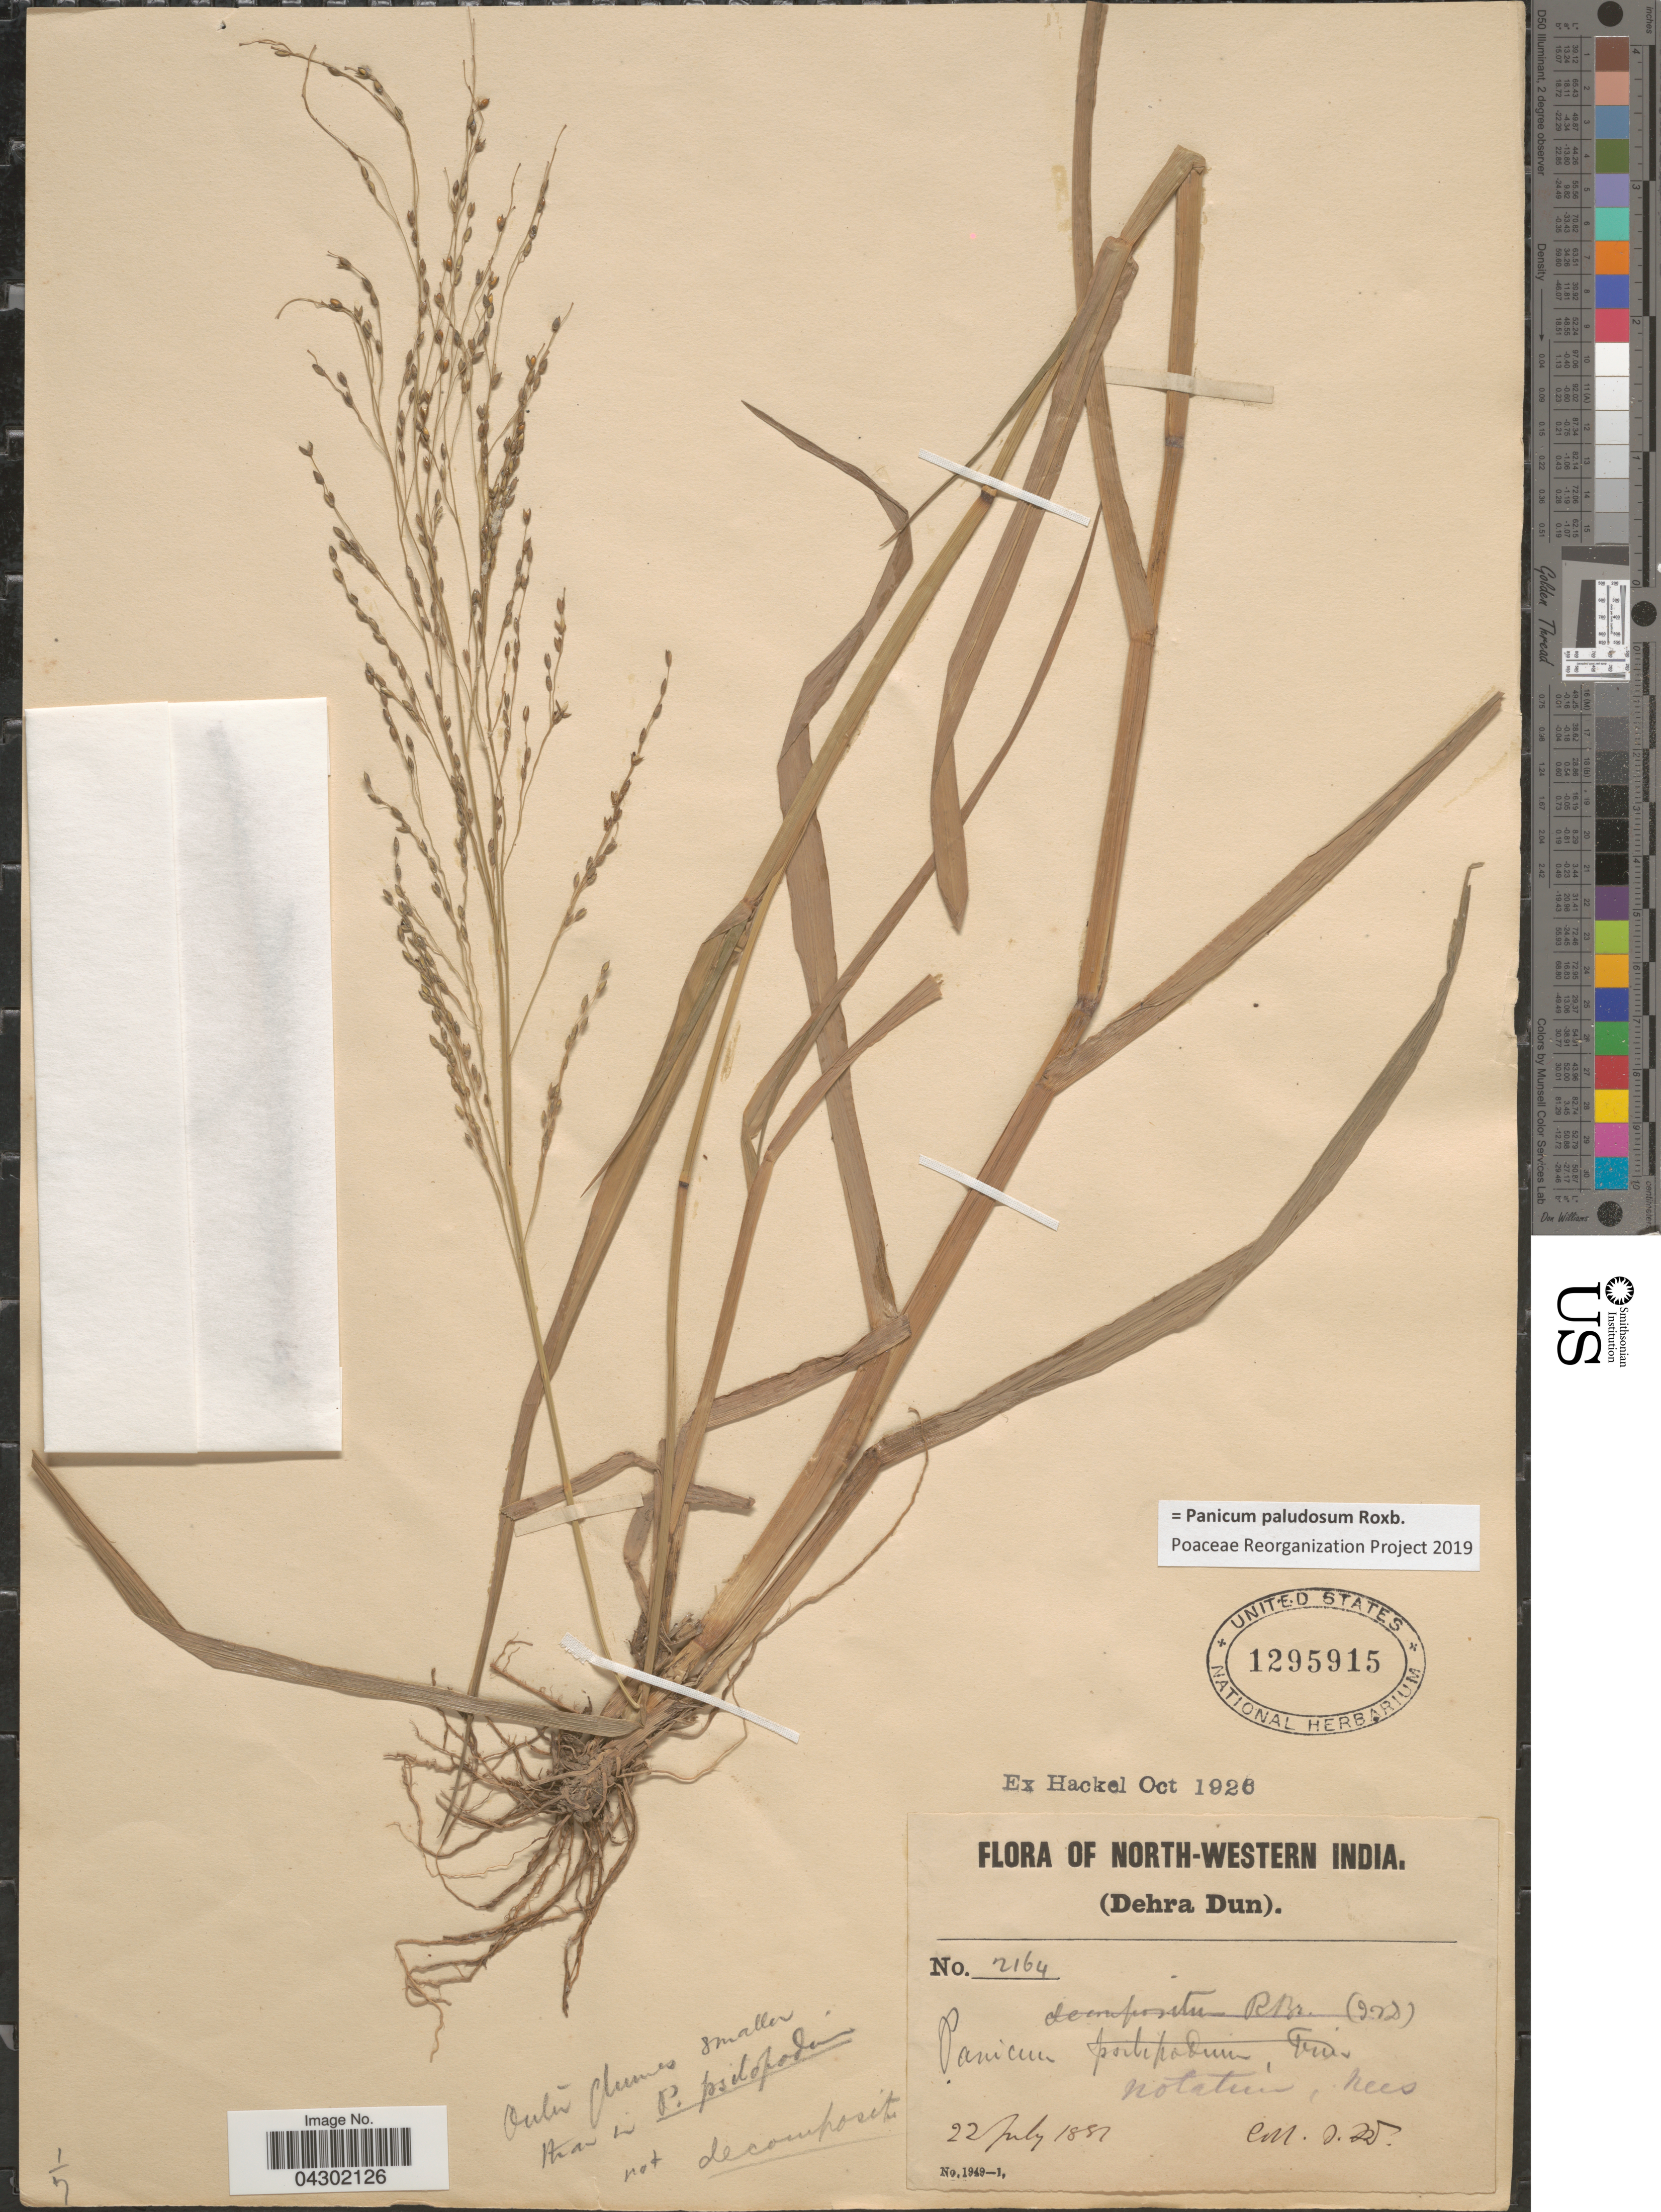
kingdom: Plantae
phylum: Tracheophyta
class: Liliopsida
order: Poales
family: Poaceae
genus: Panicum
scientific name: Panicum paludosum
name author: Roxb.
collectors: J. Hackel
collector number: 2164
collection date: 1881-07-22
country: India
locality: North-Western India, (Dehra Dun).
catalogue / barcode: US 1295915